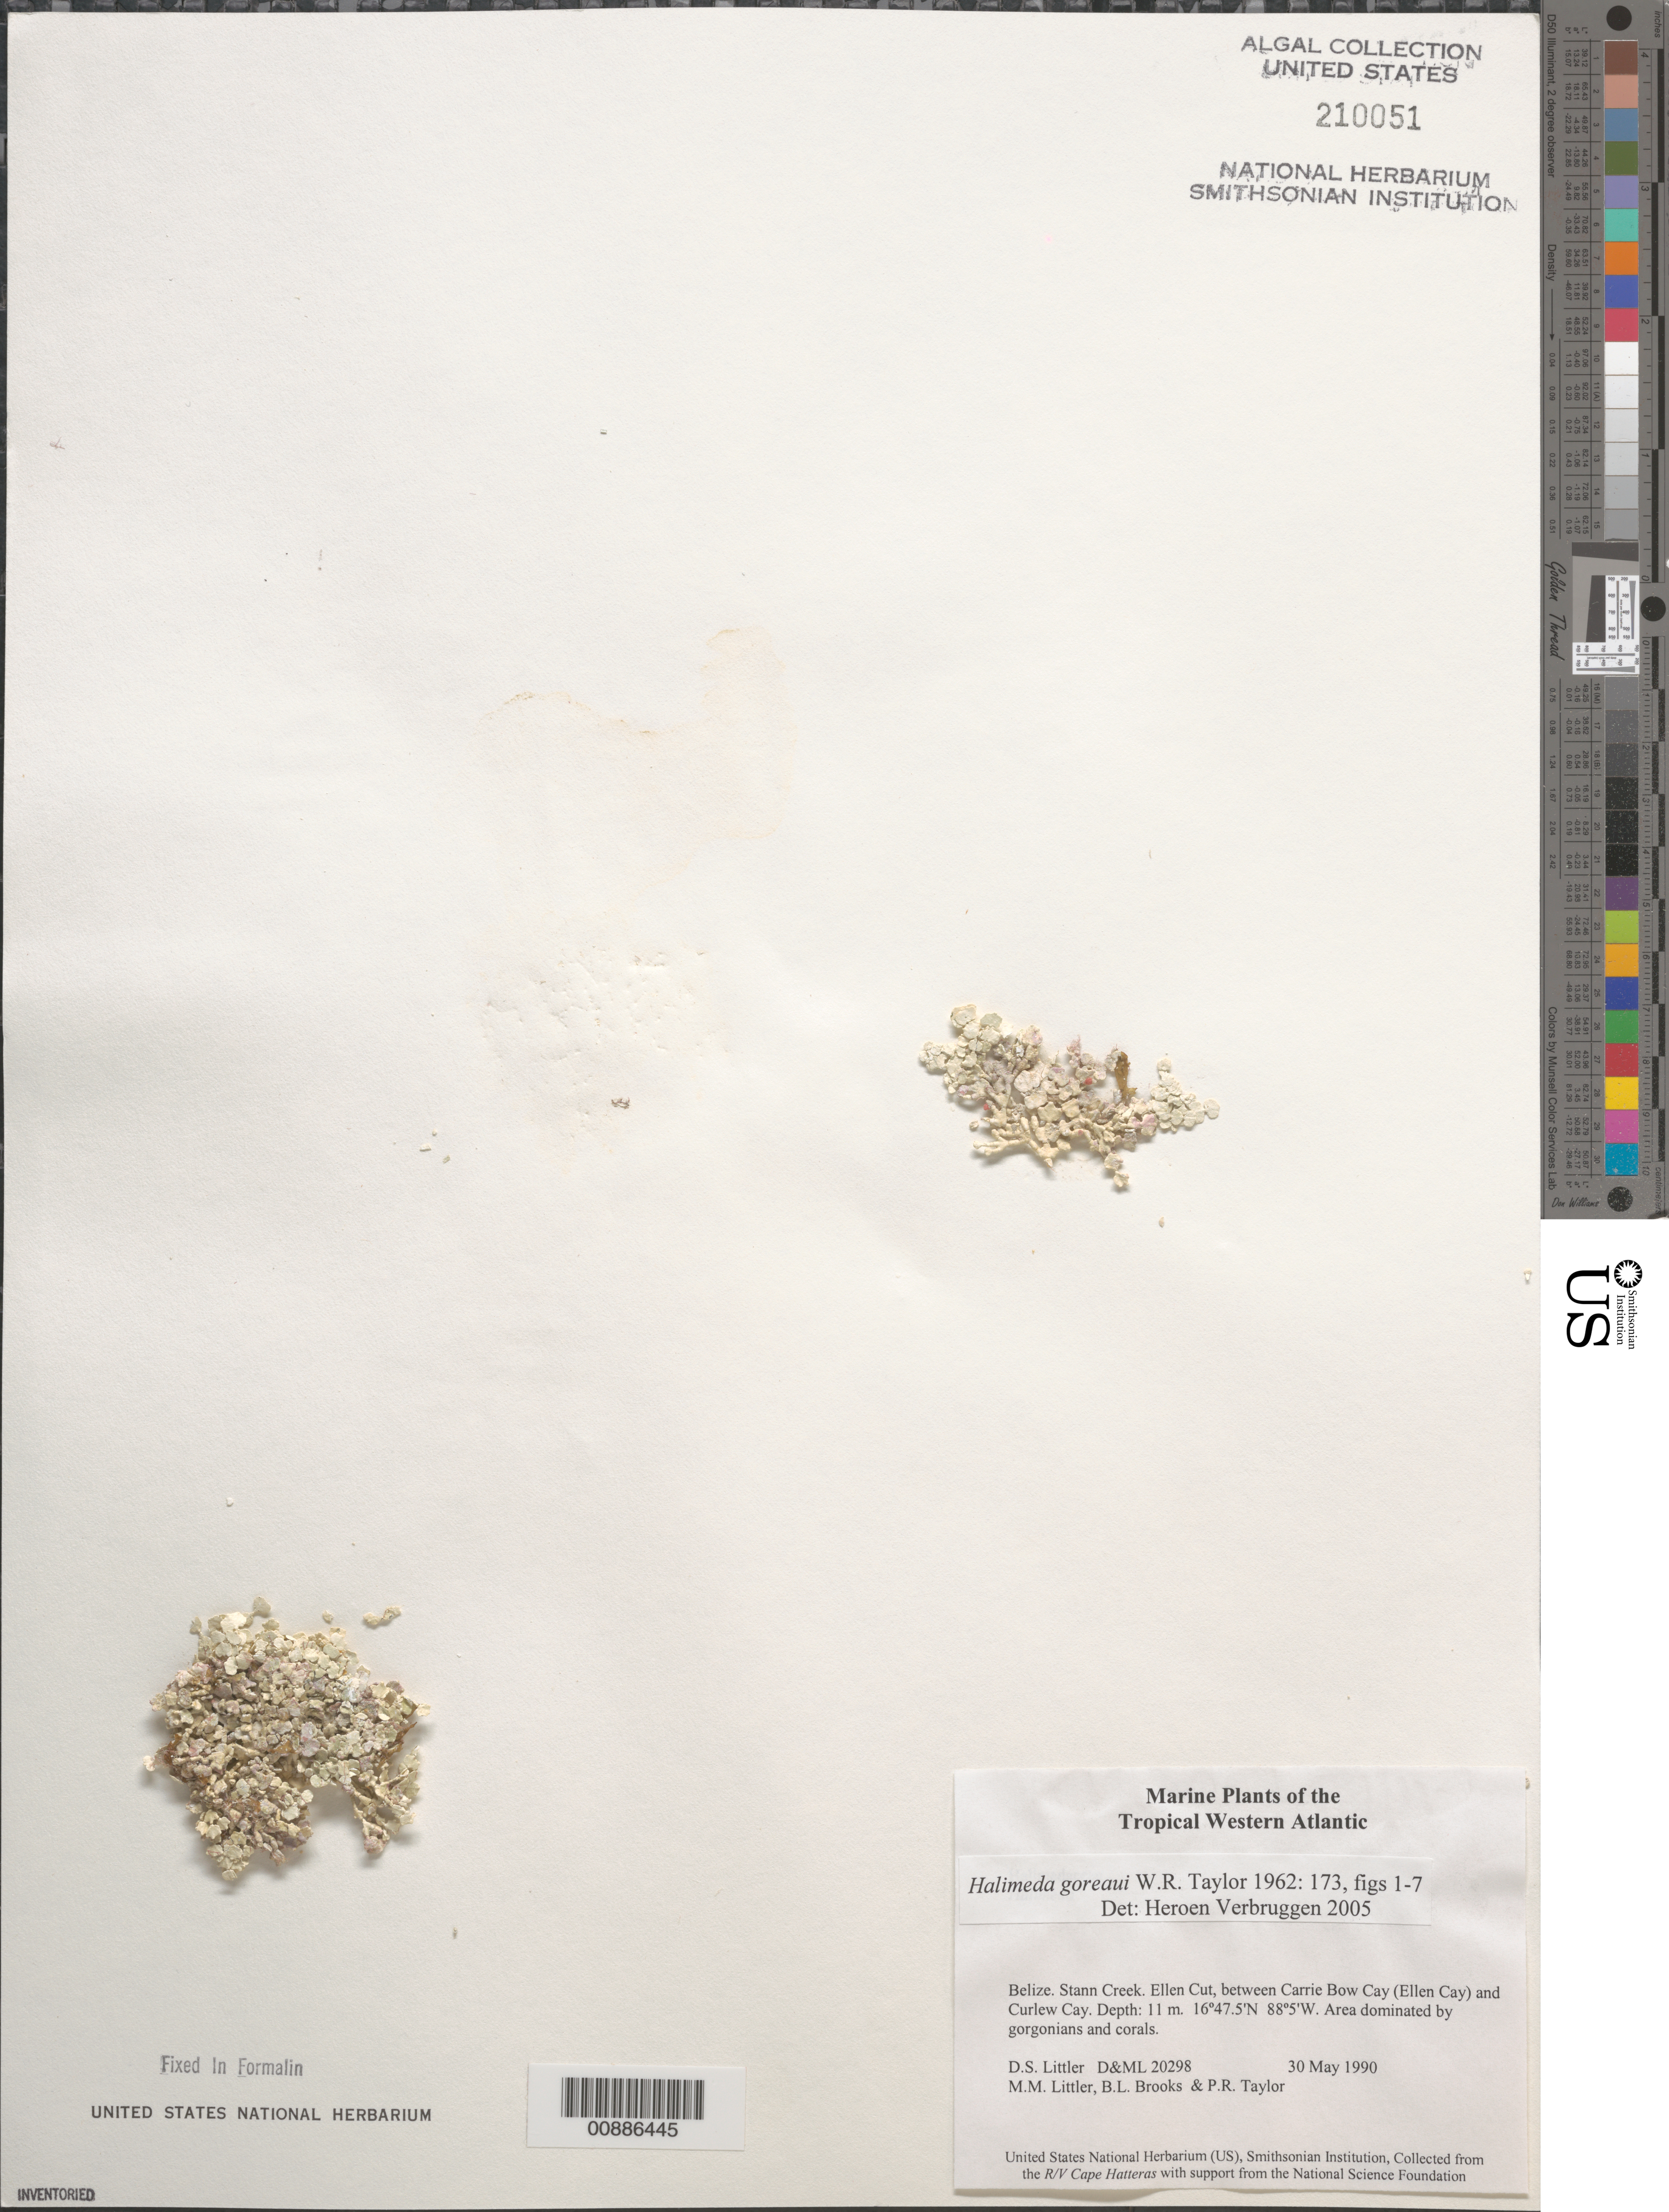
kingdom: Plantae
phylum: Chlorophyta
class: Ulvophyceae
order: Bryopsidales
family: Halimedaceae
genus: Halimeda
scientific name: Halimeda goreaui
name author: W.R. Taylor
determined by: Verbruggen, H.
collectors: D. S. Littler, M. M. Littler, B. Brooks & P. R. Taylor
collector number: D&ML 20298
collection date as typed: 30 may 1990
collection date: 1990-05-30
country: Belize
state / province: Stann Creek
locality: Ellen Cut, between Carrie Bow Cay (Ellen Cay) and Curlew Cay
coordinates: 16 47.5'N, 88 5"W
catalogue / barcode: US 210051